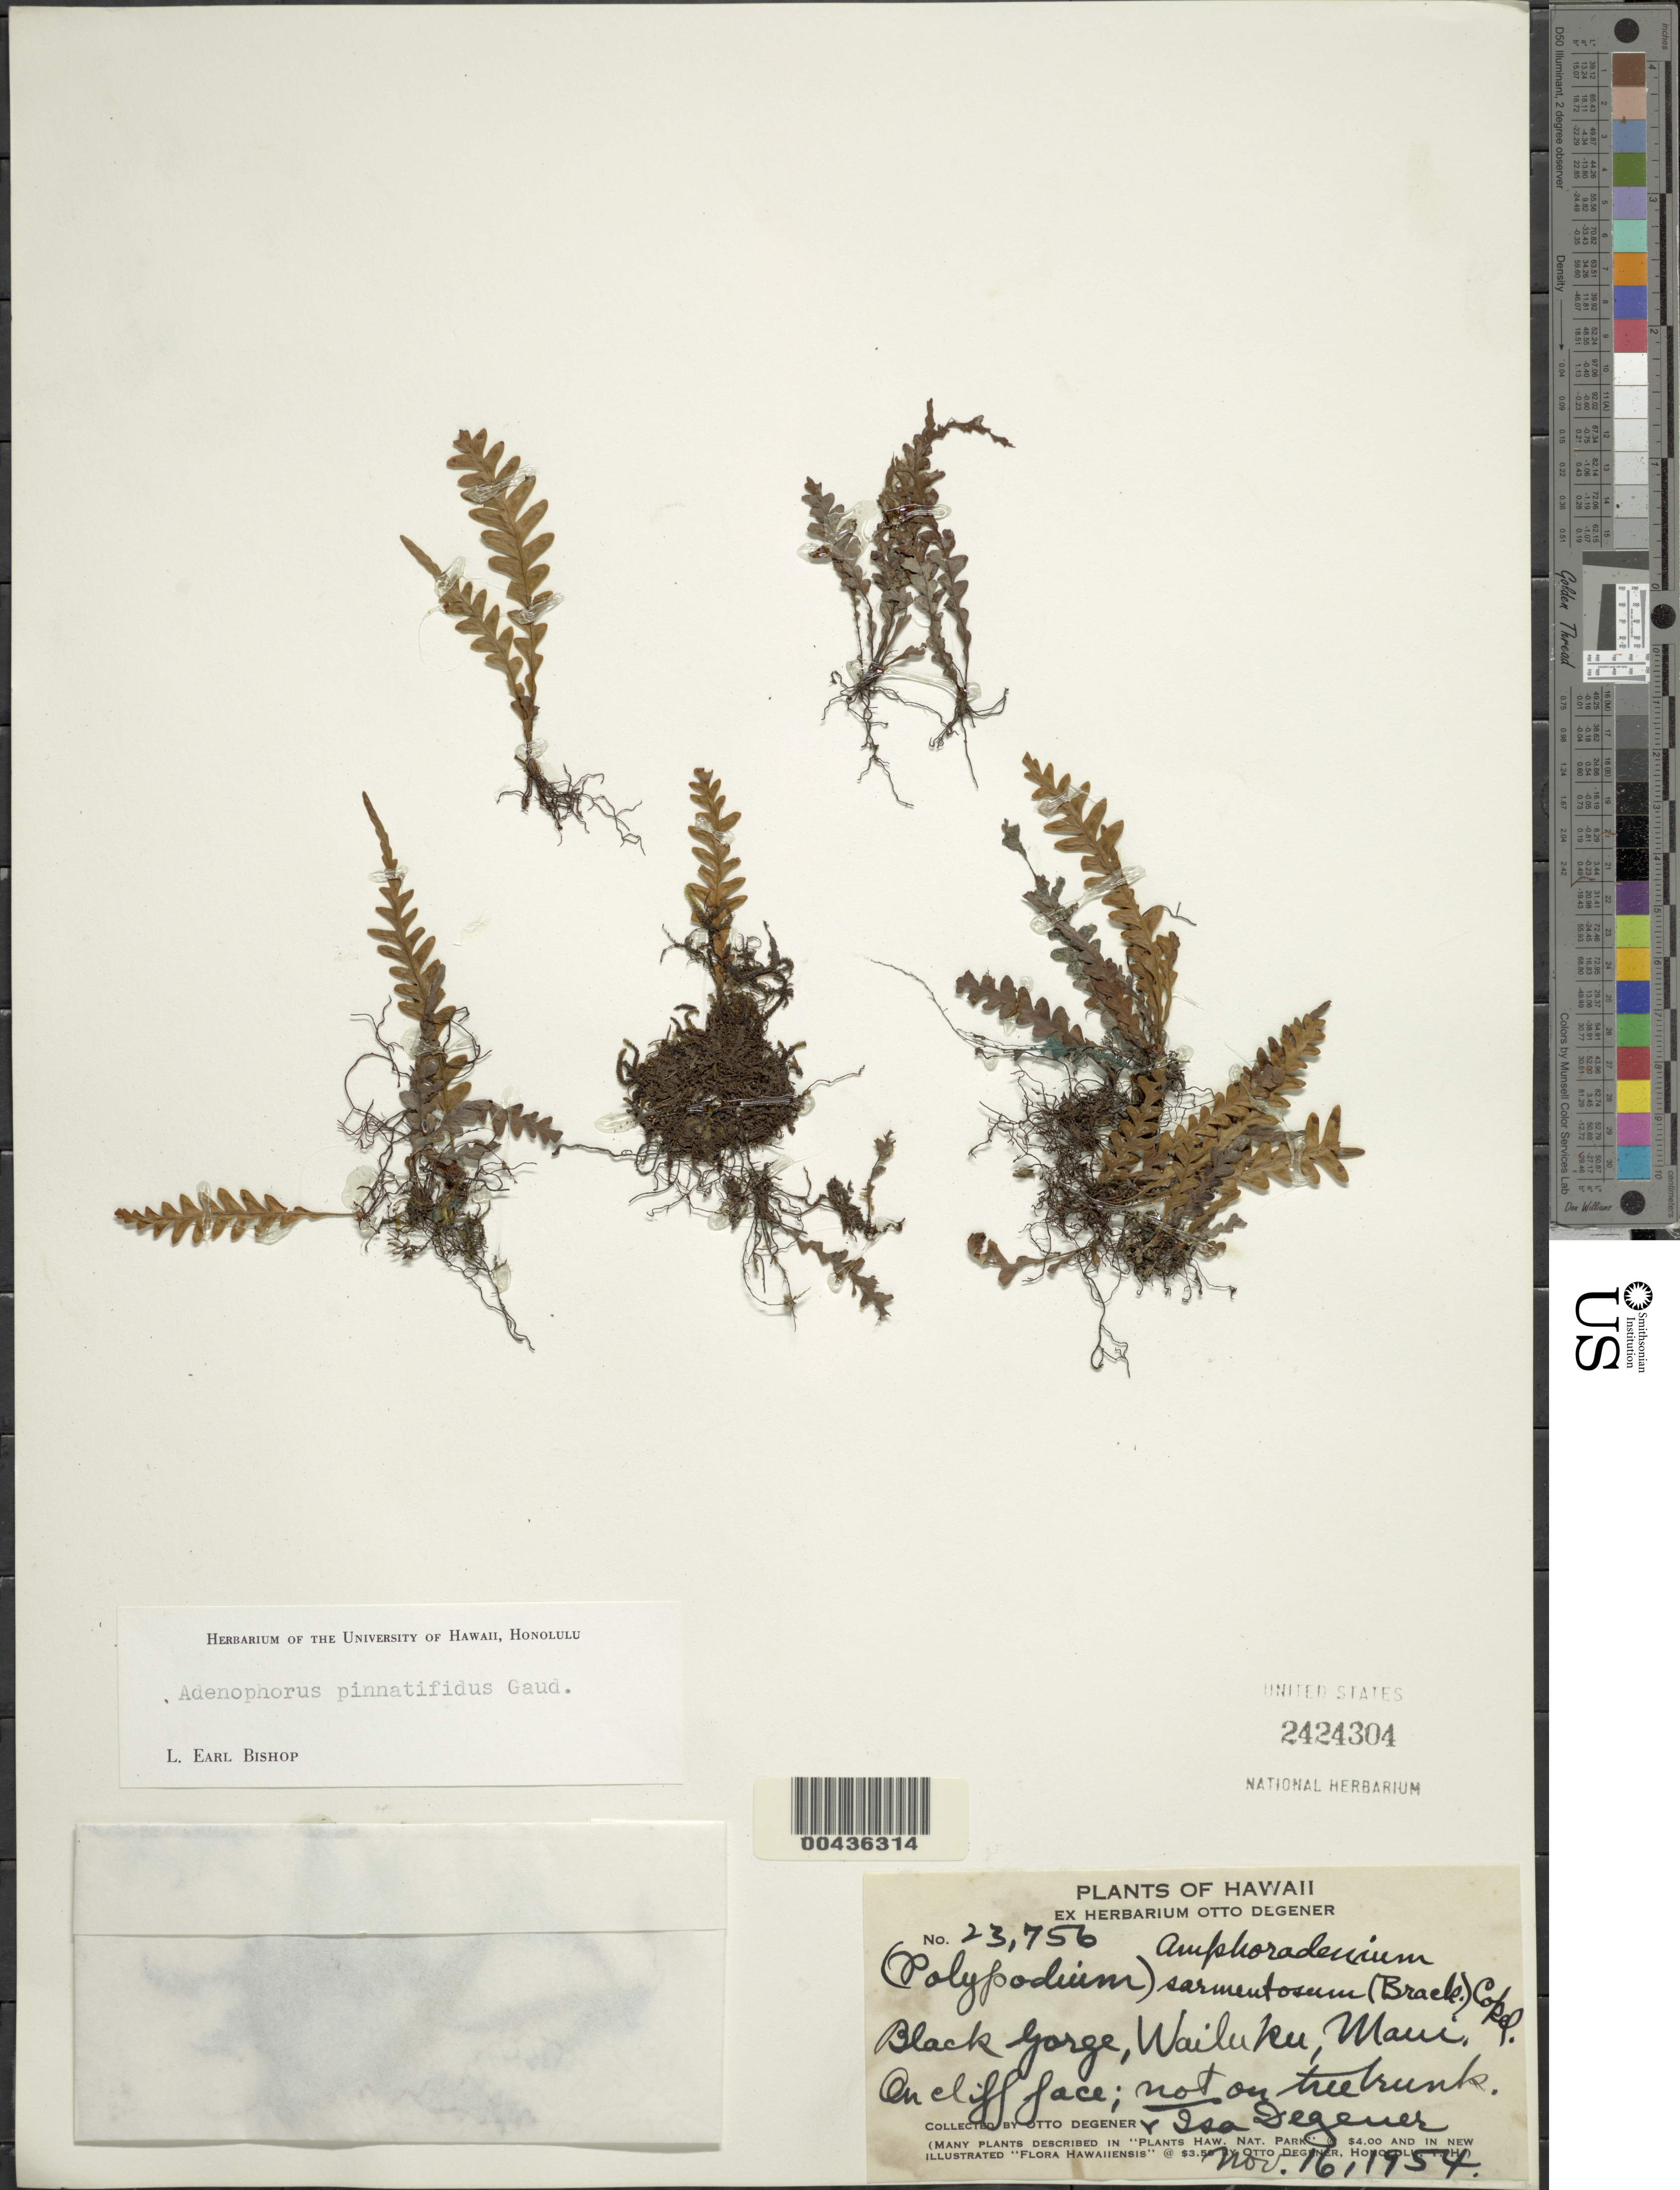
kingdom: Plantae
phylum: Tracheophyta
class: Polypodiopsida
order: Polypodiales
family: Polypodiaceae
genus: Adenophorus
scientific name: Adenophorus pinnatifidus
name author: Gaudich.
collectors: O. Degener & I. Degener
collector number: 23756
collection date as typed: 16 Nov 1954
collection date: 1954-11-16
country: United States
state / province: Hawaii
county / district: Maui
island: Maui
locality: Black Gorge, Wailuku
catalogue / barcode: US 2424304